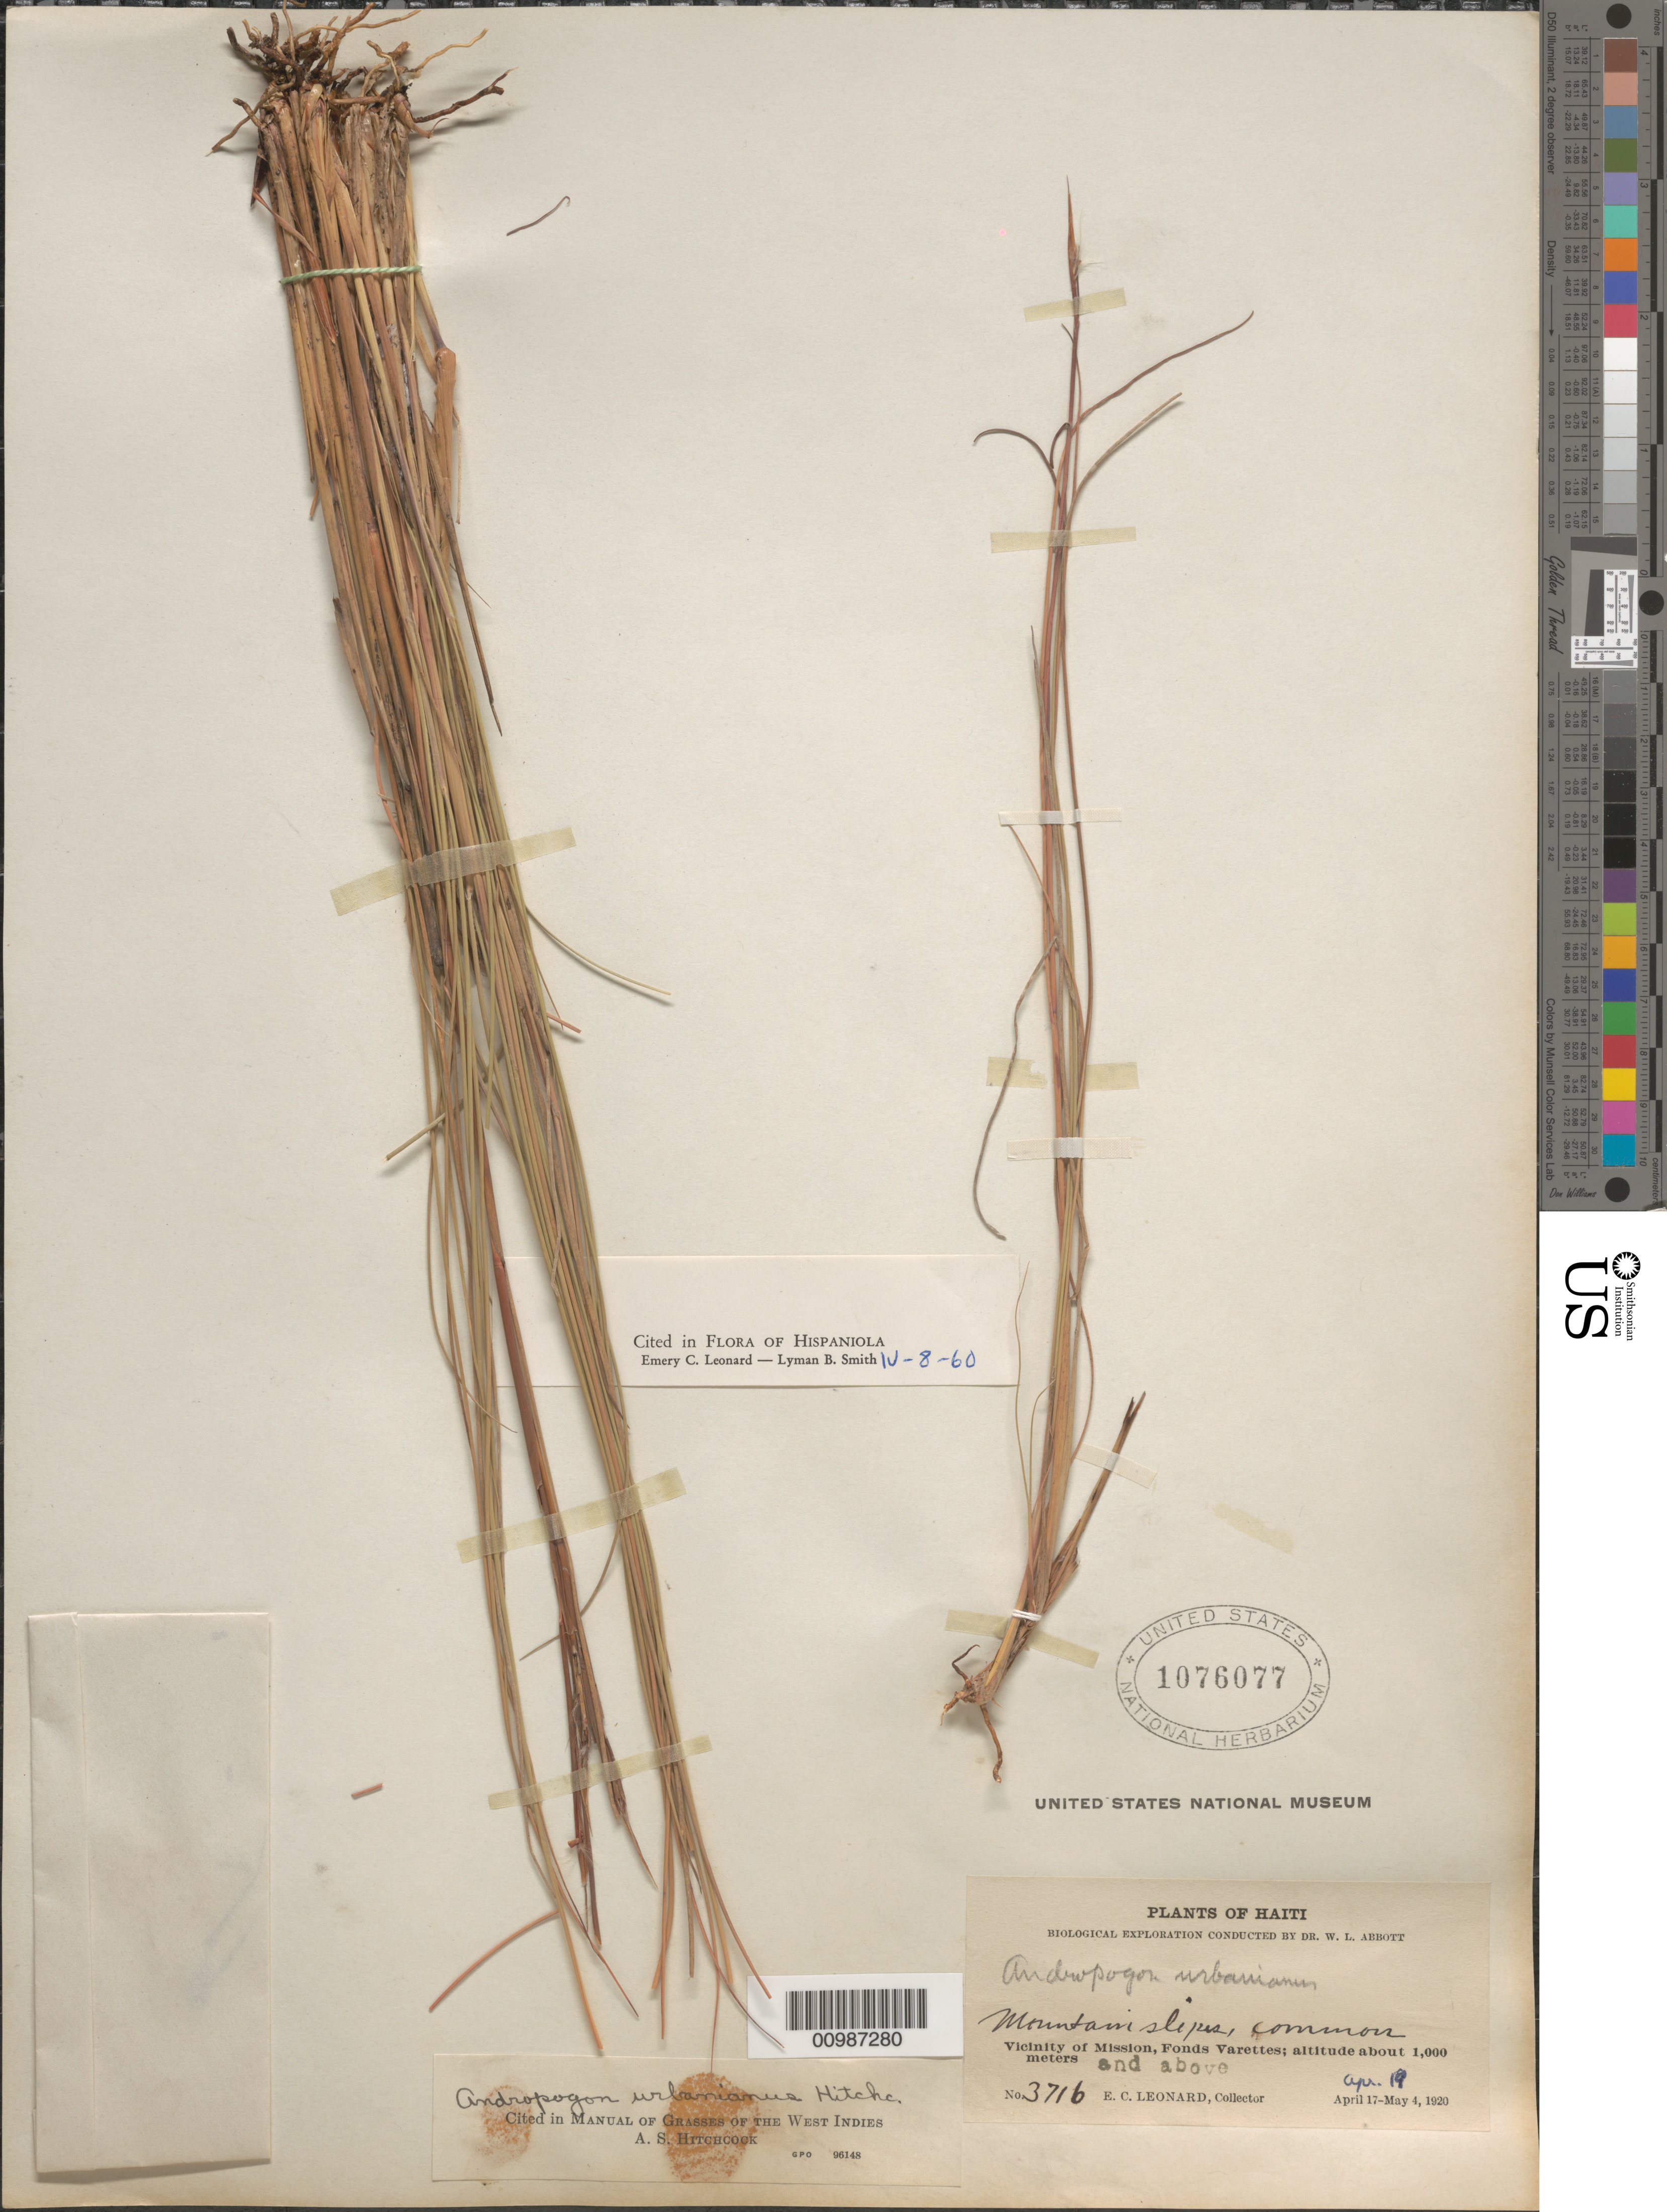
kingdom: Plantae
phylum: Tracheophyta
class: Liliopsida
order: Poales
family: Poaceae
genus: Andropogon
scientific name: Andropogon urbanianus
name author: Hitchc.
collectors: E. C. Leonard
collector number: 3716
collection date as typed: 19 Apr 1920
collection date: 1920-04-19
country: Haiti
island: Hispaniola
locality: Vicinity of Mission, Fonds Varettes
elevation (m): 1000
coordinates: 0 N, 0 E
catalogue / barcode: US 1076077